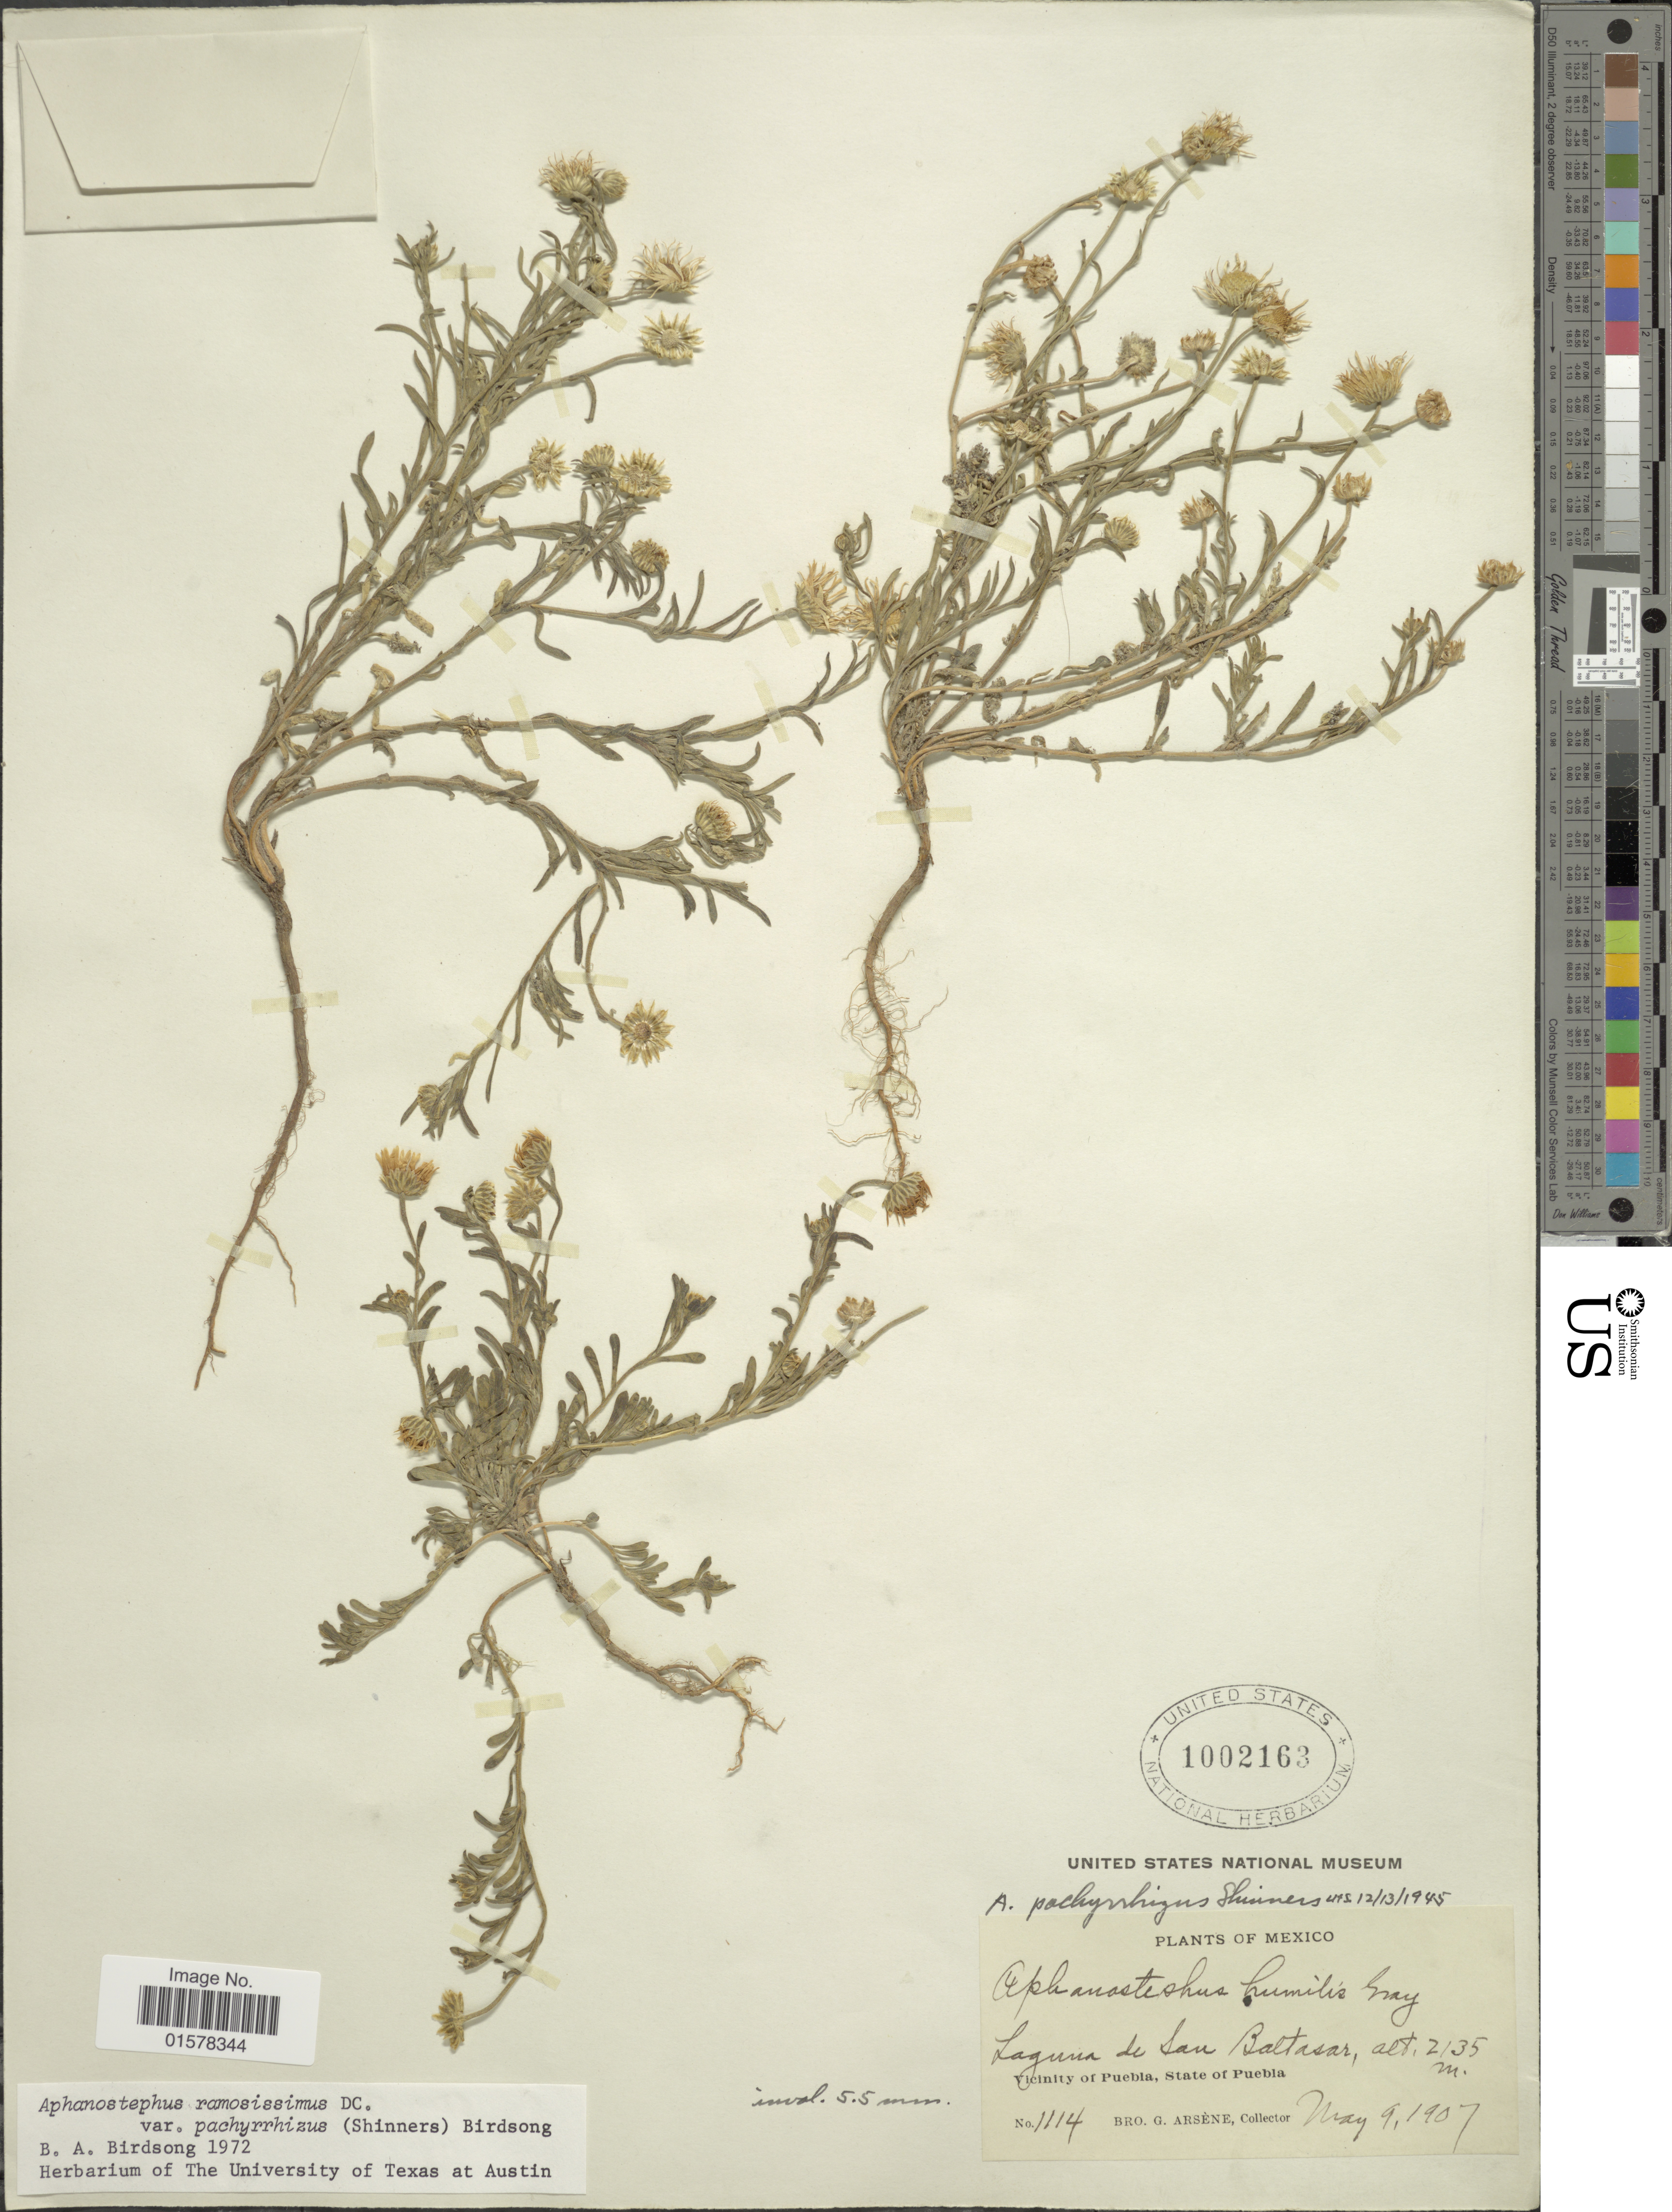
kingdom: Plantae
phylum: Tracheophyta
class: Magnoliopsida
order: Asterales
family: Asteraceae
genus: Aphanostephus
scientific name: Aphanostephus ramosissimus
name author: DC.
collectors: Bro. G. Arsène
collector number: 1114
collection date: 1907-05-09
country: Mexico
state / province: Puebla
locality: Mexico, Laguna de San Baltasar, Vicinity of Puebla, State of Puebla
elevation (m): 2135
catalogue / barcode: US 1002163